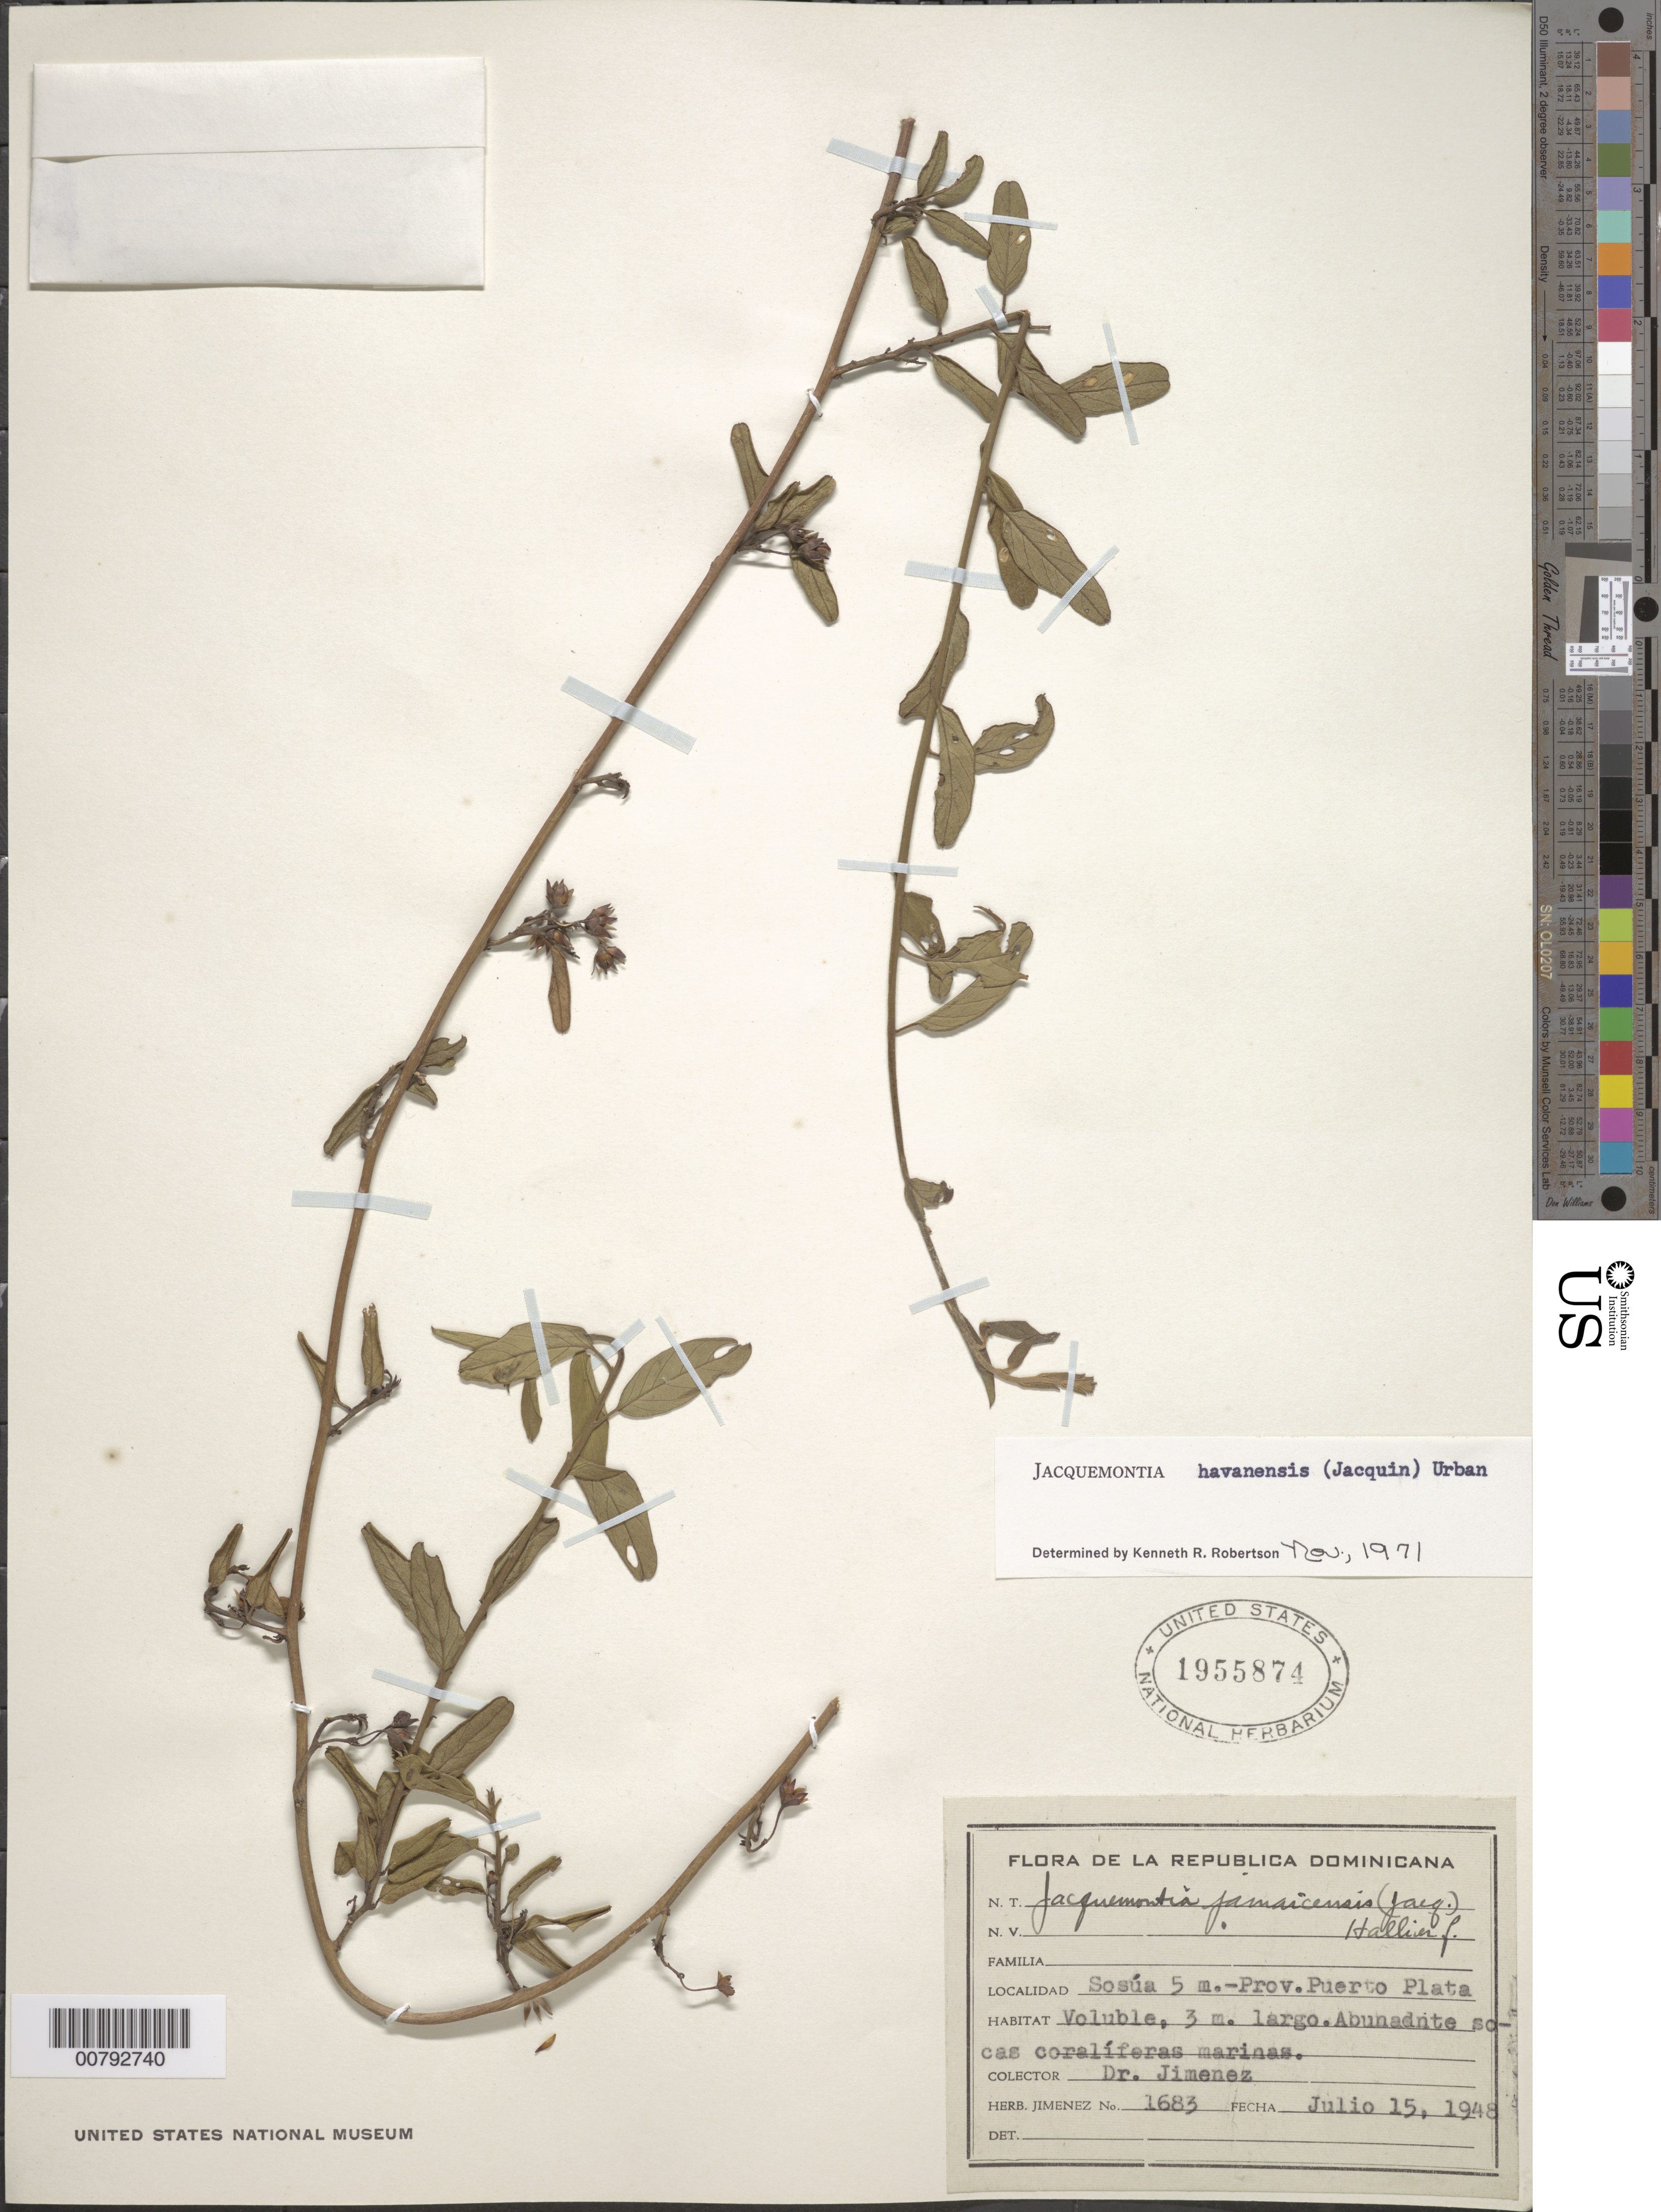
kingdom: Plantae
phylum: Tracheophyta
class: Magnoliopsida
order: Solanales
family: Convolvulaceae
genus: Jacquemontia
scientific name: Jacquemontia havanensis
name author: (Jacq.) Urb.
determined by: Robertson, K. R.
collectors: J. J. Jiménez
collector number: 1683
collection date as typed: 15 Jul 1948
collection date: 1948-07-15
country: Dominican Republic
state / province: Puerto Plata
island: Hispaniola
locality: Sosúa.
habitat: Marine coraliferous rocks.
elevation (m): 5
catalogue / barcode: US 1955874